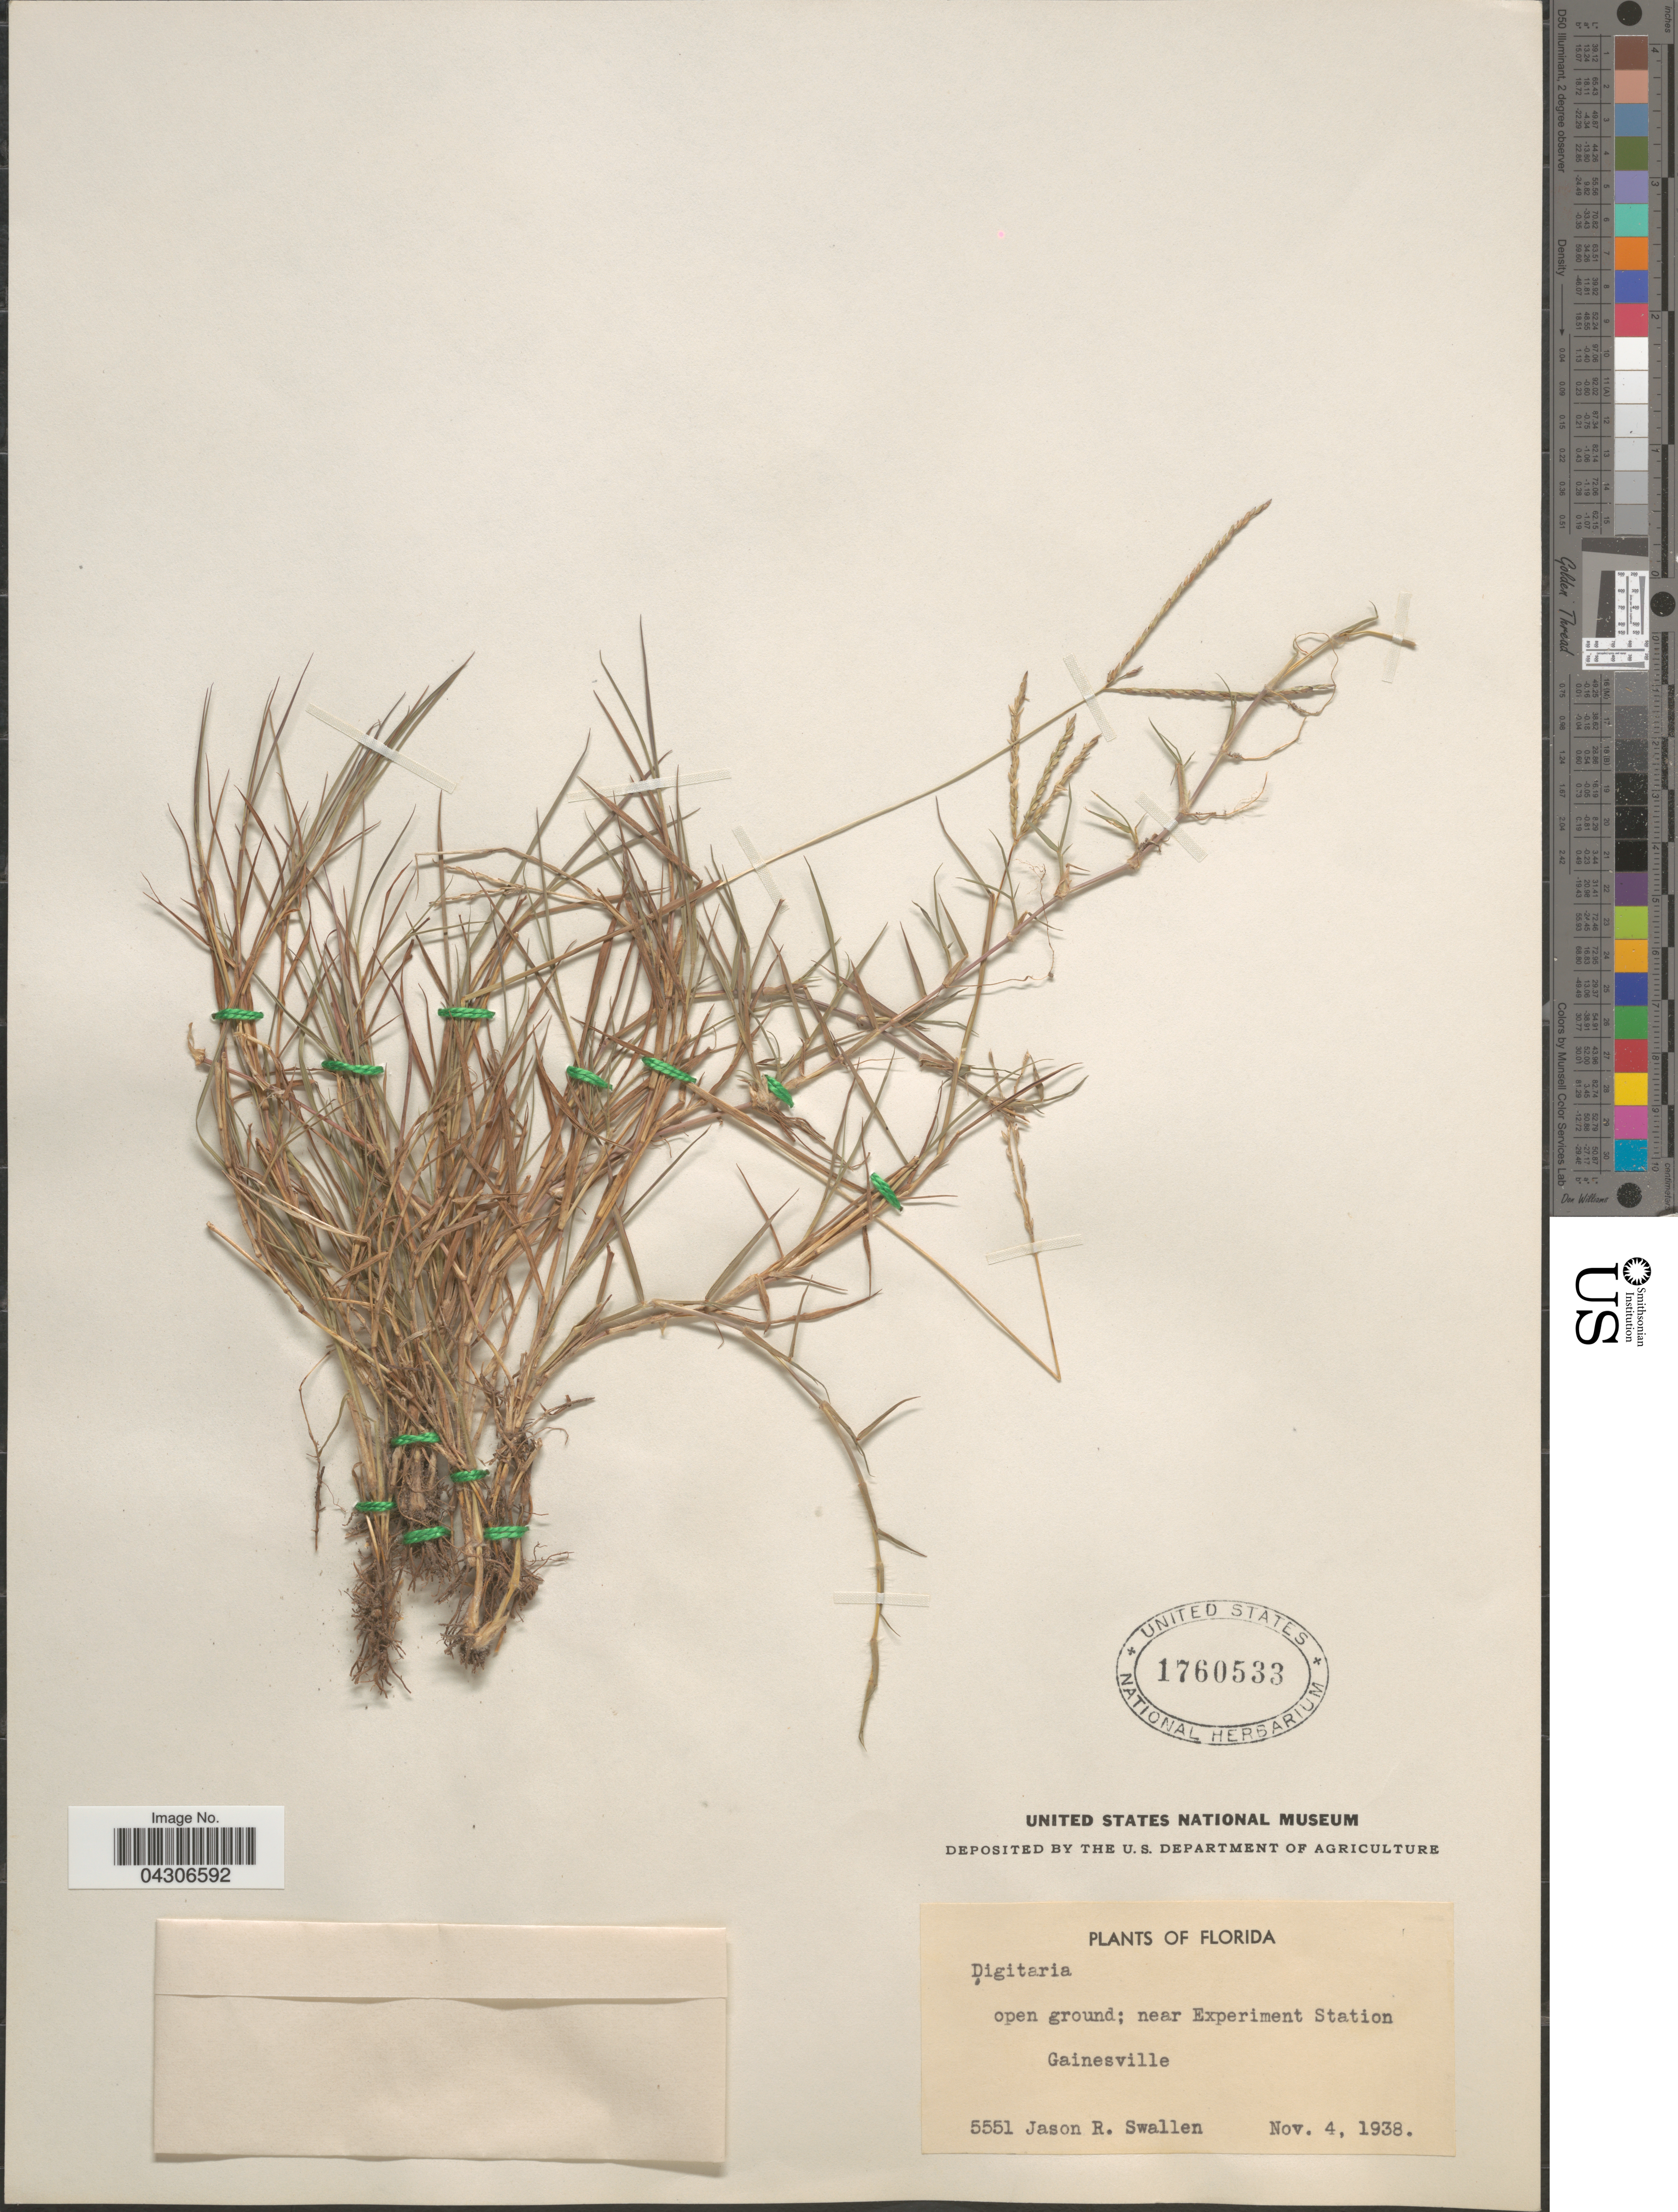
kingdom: Plantae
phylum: Tracheophyta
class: Liliopsida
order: Poales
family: Poaceae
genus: Digitaria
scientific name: Digitaria sp.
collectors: J. R. Swallen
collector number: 5551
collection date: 1938-11-04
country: United States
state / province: Florida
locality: Open ground; near Experiment Station. Gainesville.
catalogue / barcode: US 1760533